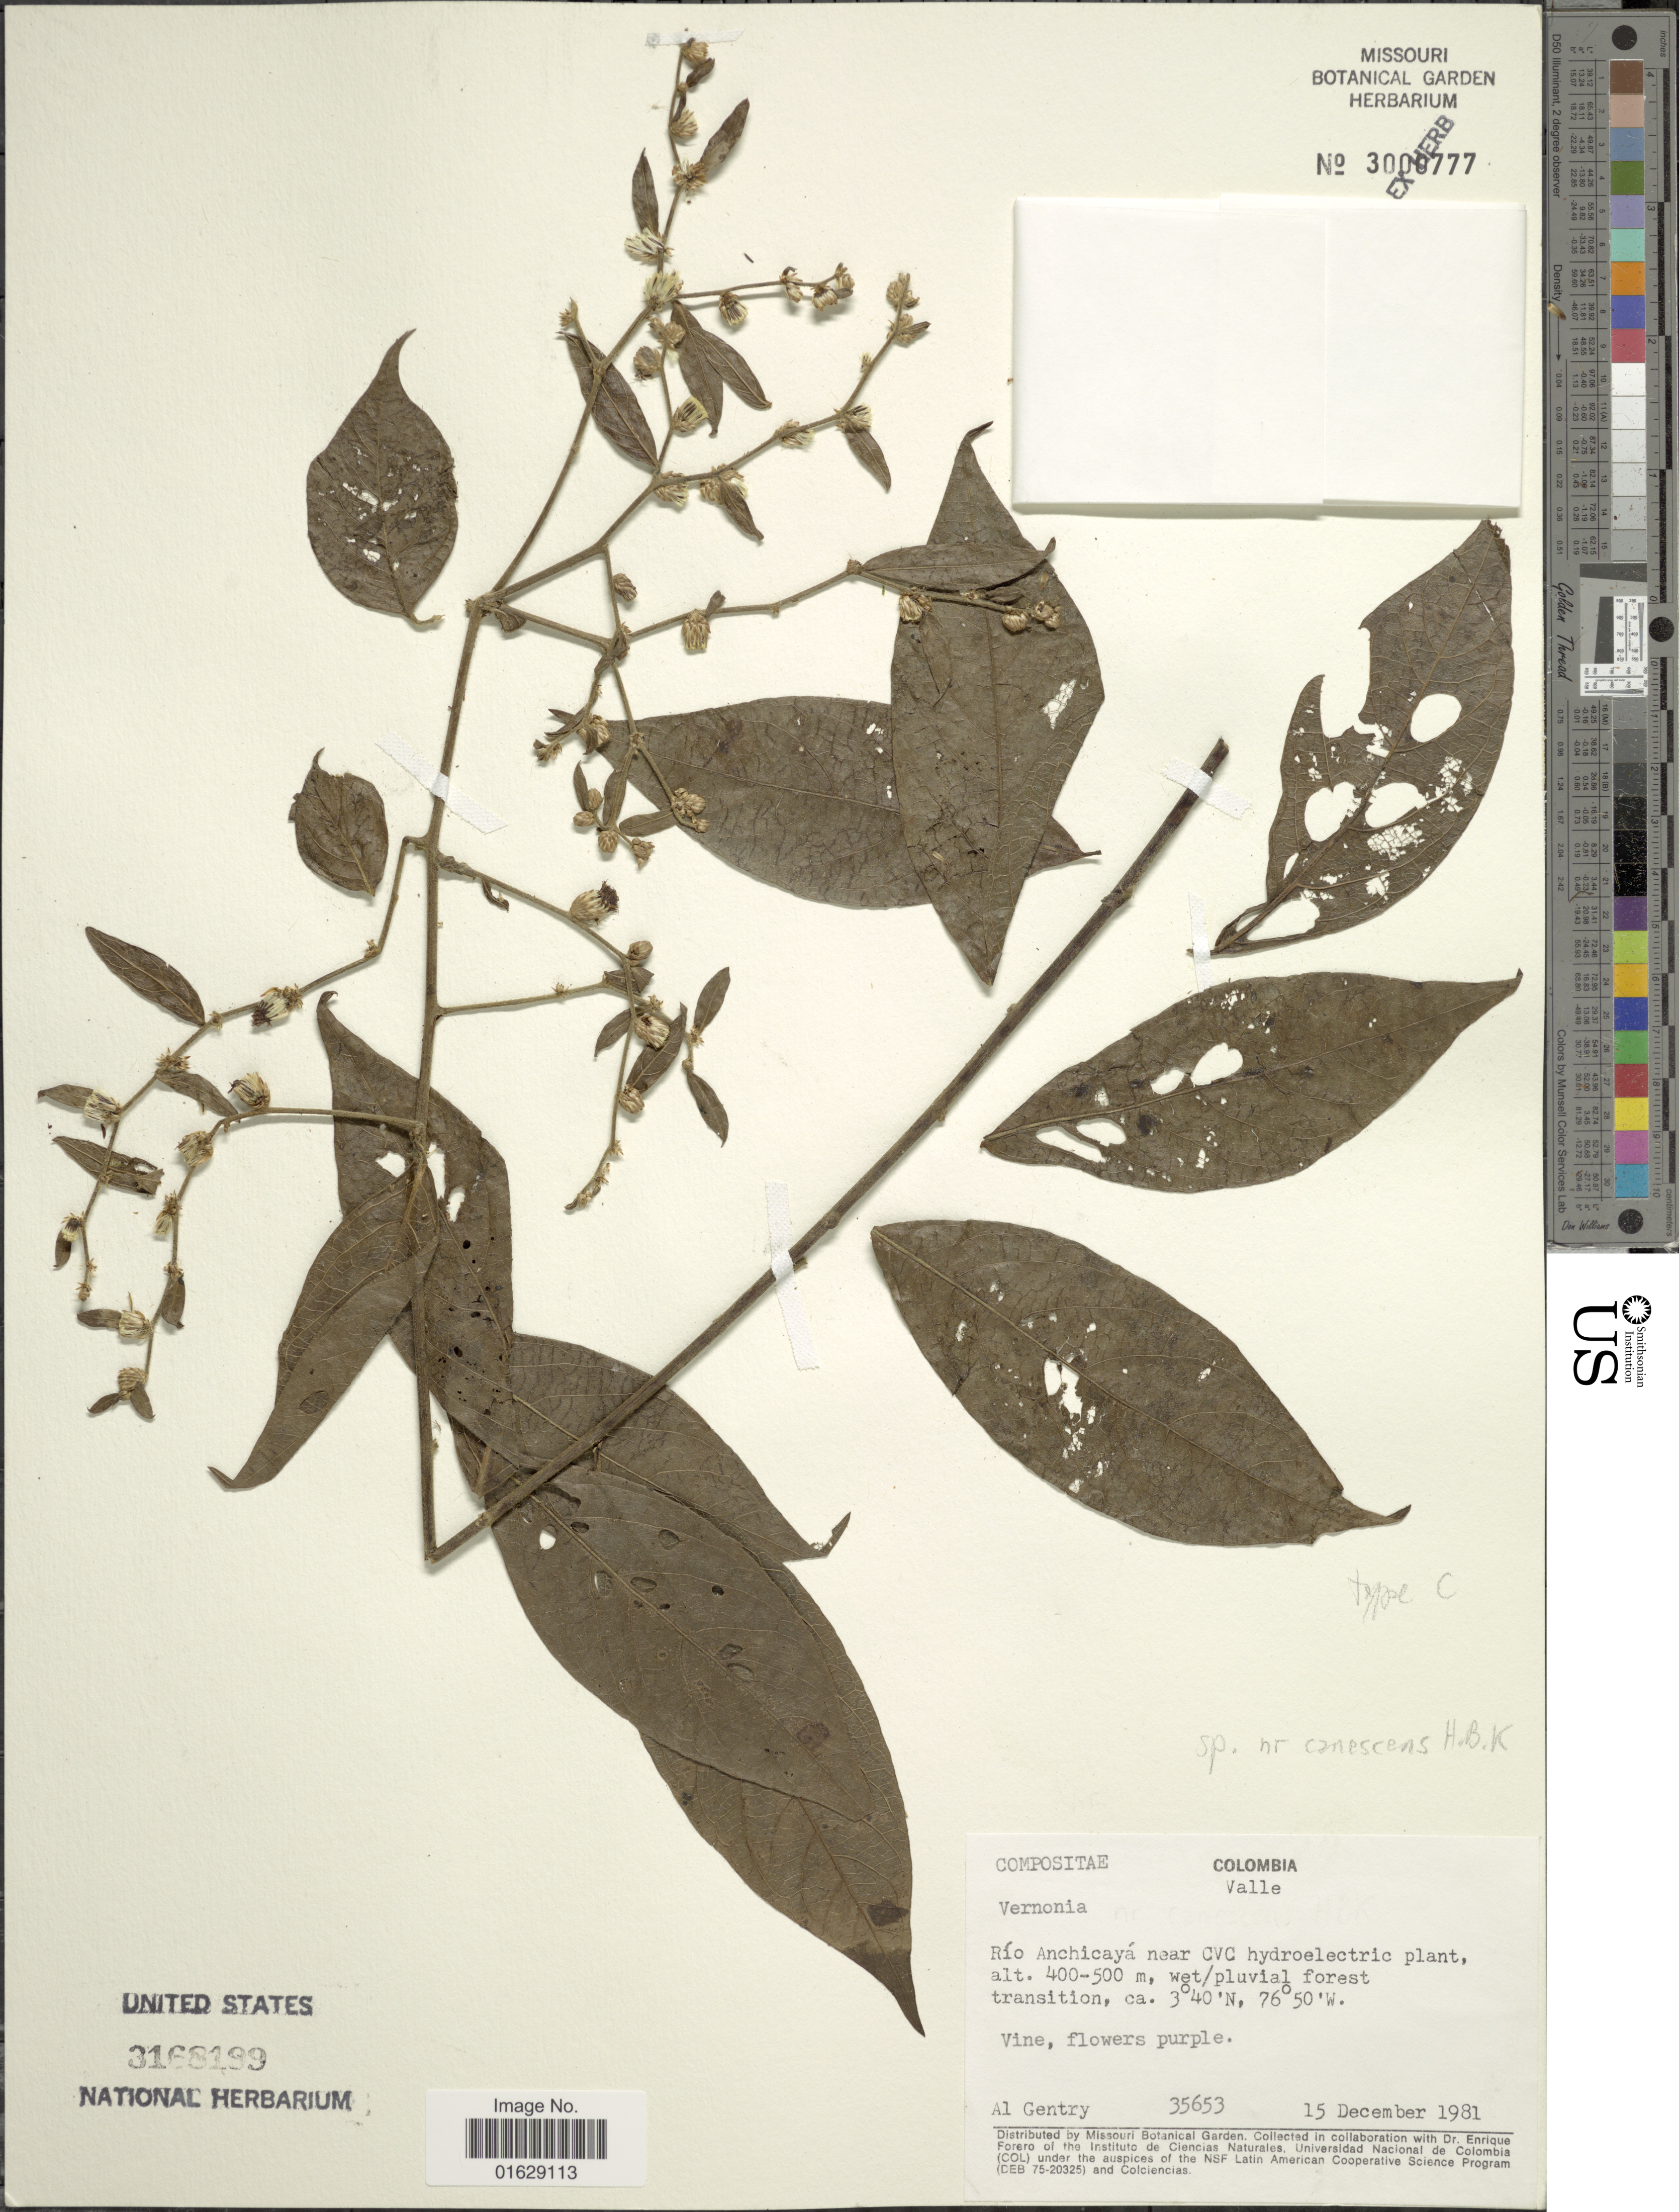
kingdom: Plantae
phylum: Tracheophyta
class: Magnoliopsida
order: Asterales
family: Asteraceae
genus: Lepidaploa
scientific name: Lepidaploa sp.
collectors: A. H. Gentry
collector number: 35653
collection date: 1981-12-15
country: Colombia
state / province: Valle del Cauca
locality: Rio Anchicaya near CVC hydroelectric plant.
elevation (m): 400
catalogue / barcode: US 3168199